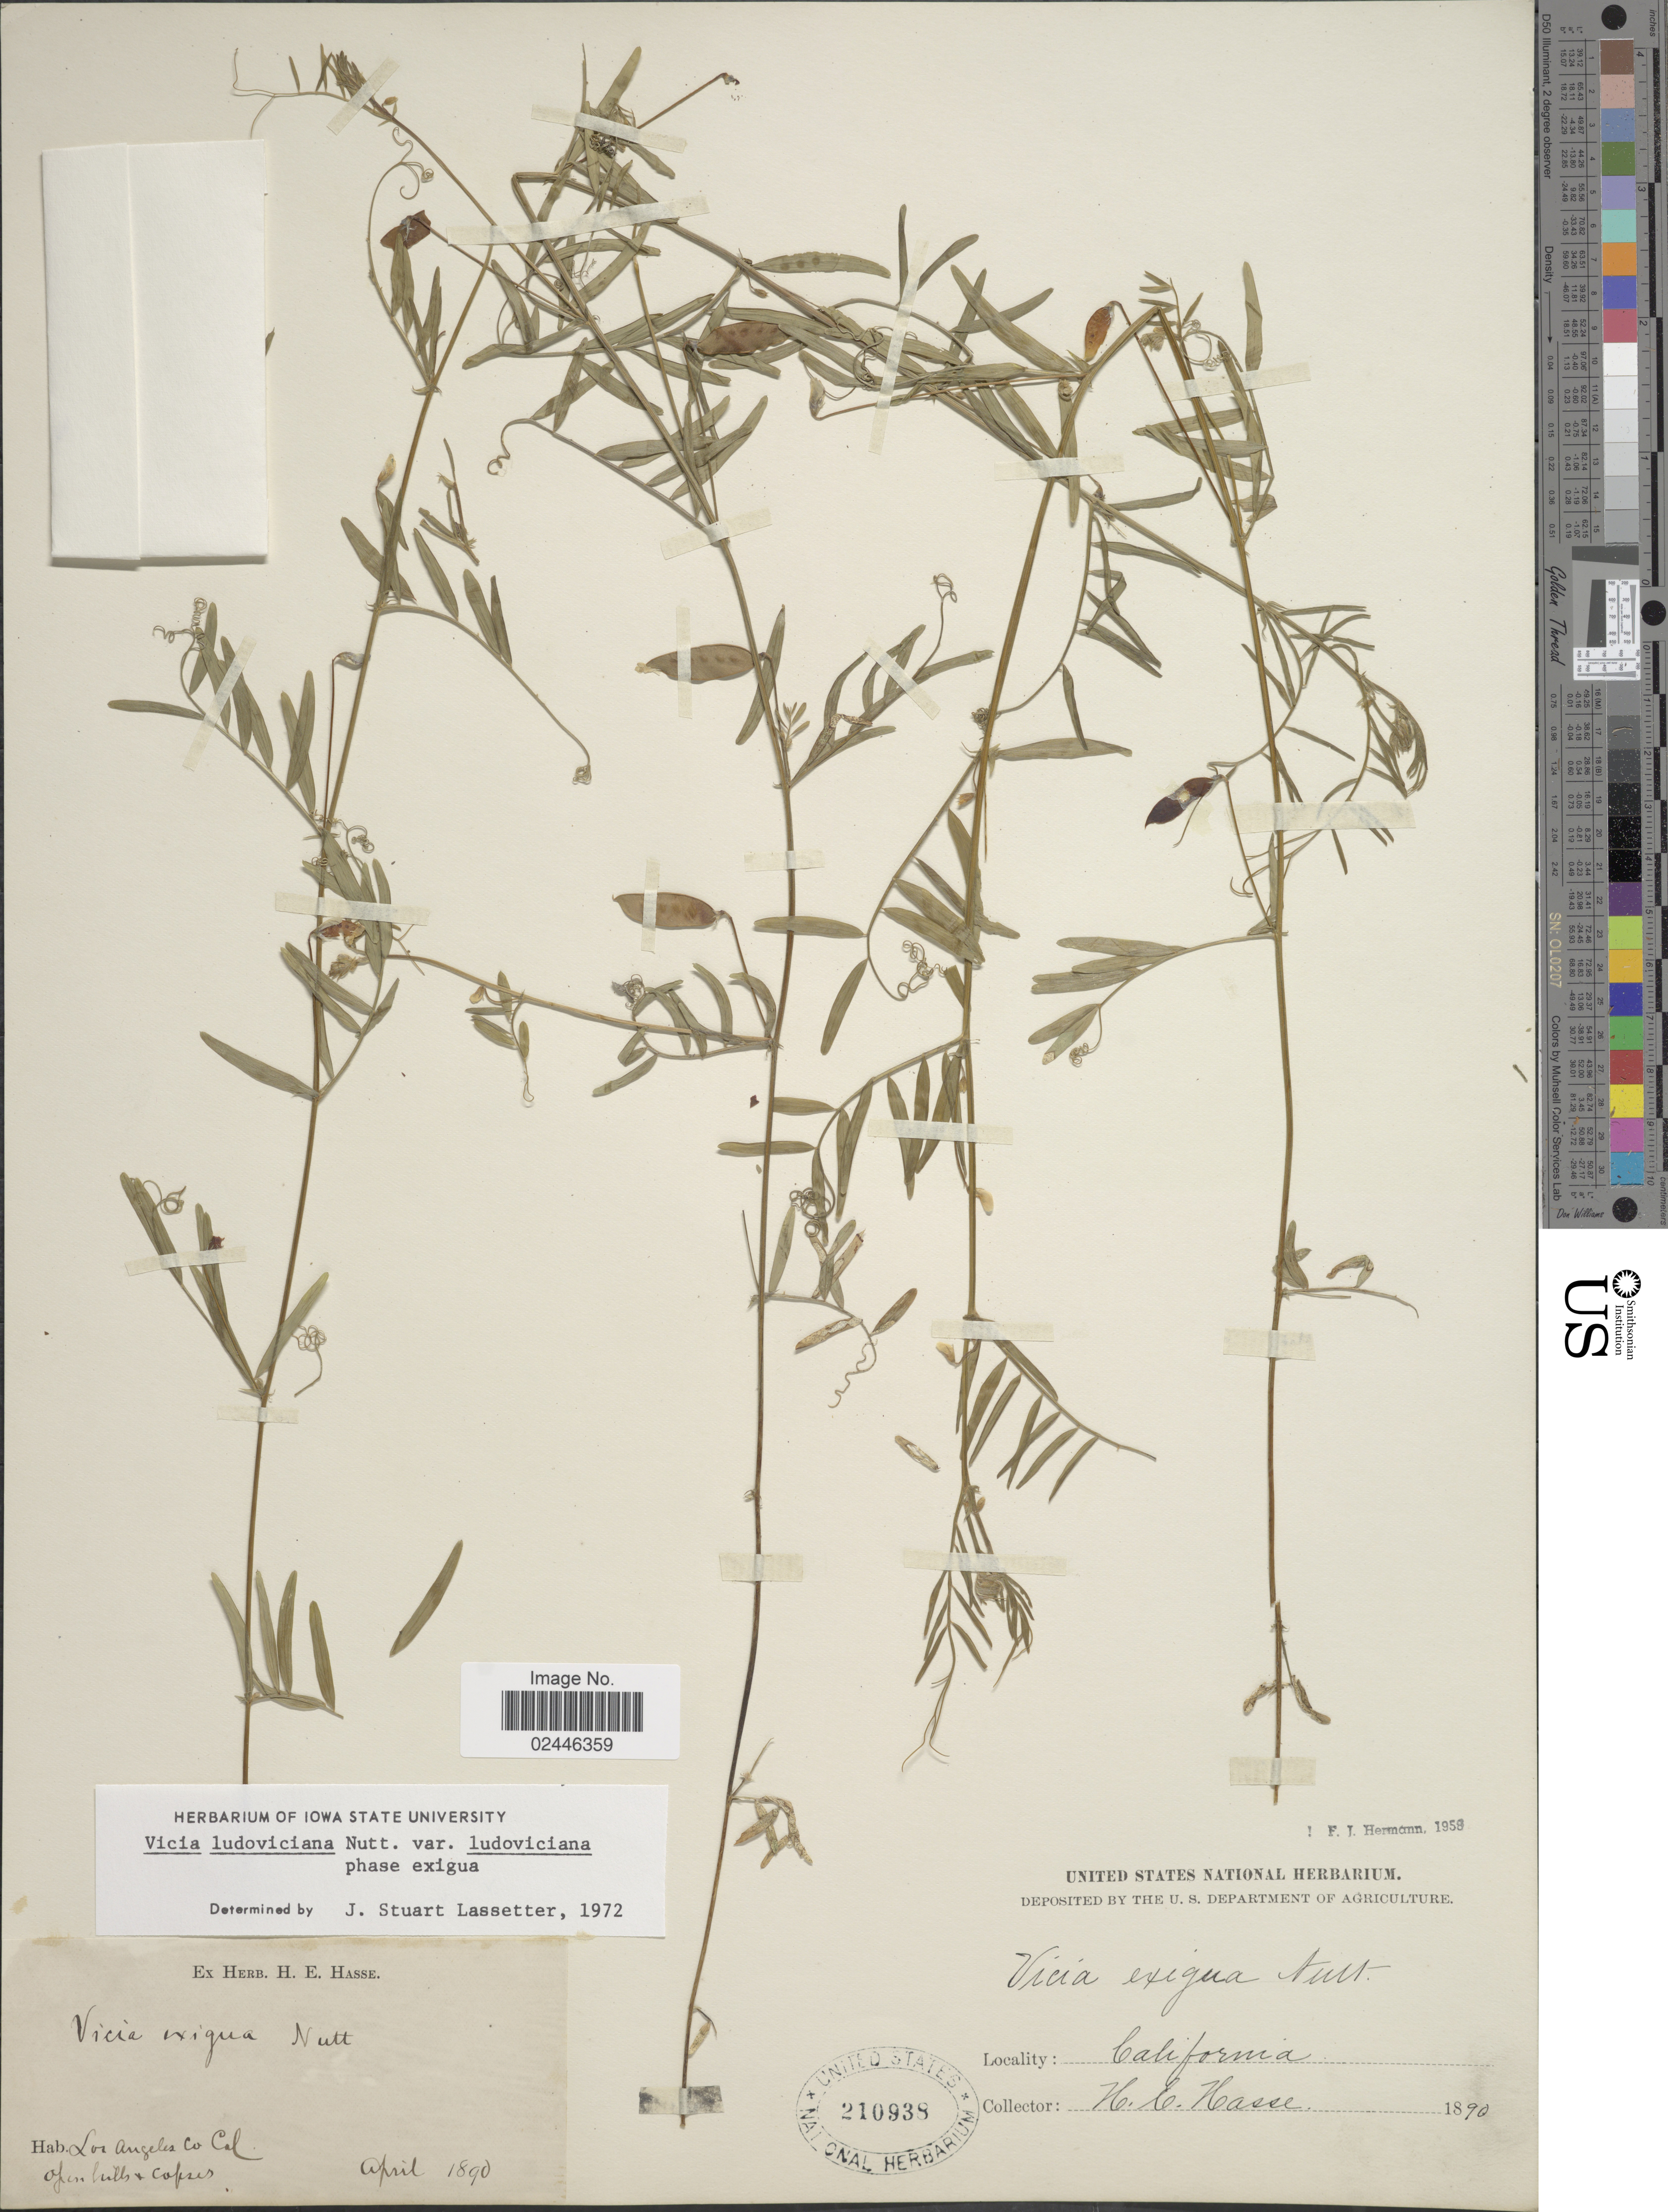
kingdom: Plantae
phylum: Tracheophyta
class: Magnoliopsida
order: Fabales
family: Fabaceae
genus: Vicia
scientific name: Vicia ludoviciana var. ludoviciana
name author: Nutt. ex Torr. & A. Gray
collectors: H. E. Hasse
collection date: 1890-04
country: United States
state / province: California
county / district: Los Angeles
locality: Los Angeles Co, open hills & copses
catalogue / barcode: US 210938